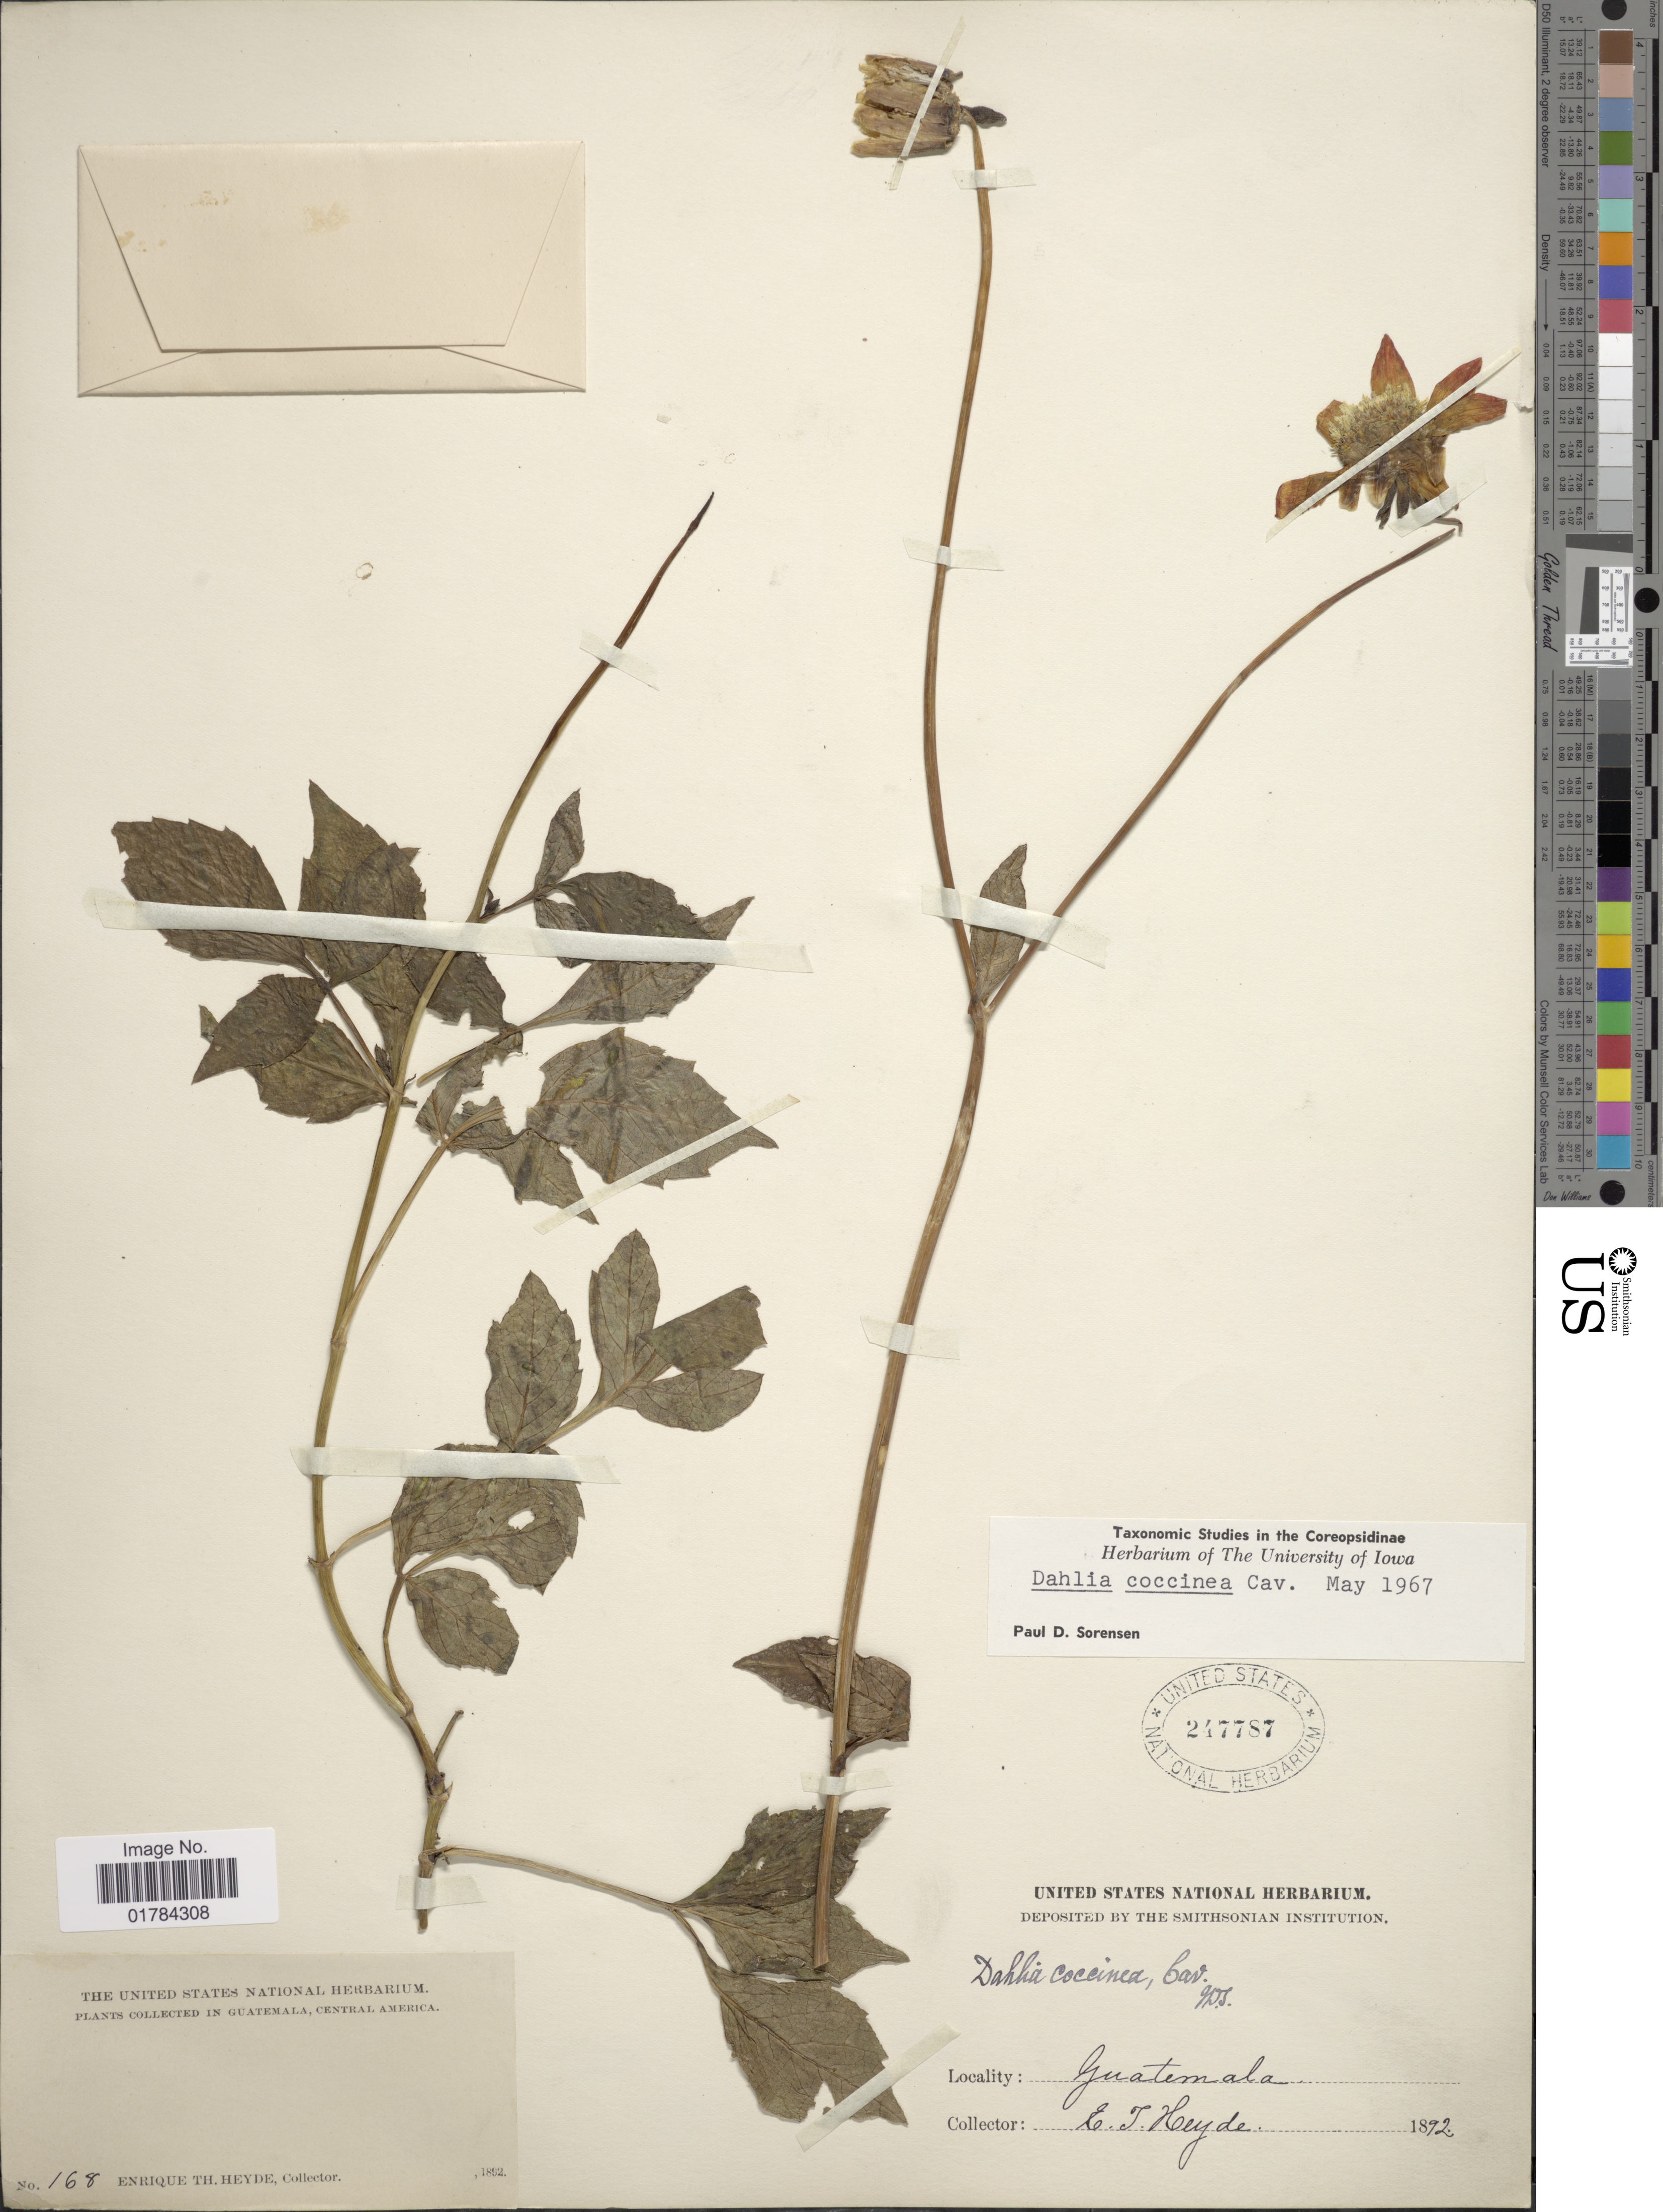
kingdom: Plantae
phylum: Tracheophyta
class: Magnoliopsida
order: Asterales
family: Asteraceae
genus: Dahlia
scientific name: Dahlia coccinea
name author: Cav.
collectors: E. T. Heyde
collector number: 168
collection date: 1892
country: Guatemala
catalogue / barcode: US 247787